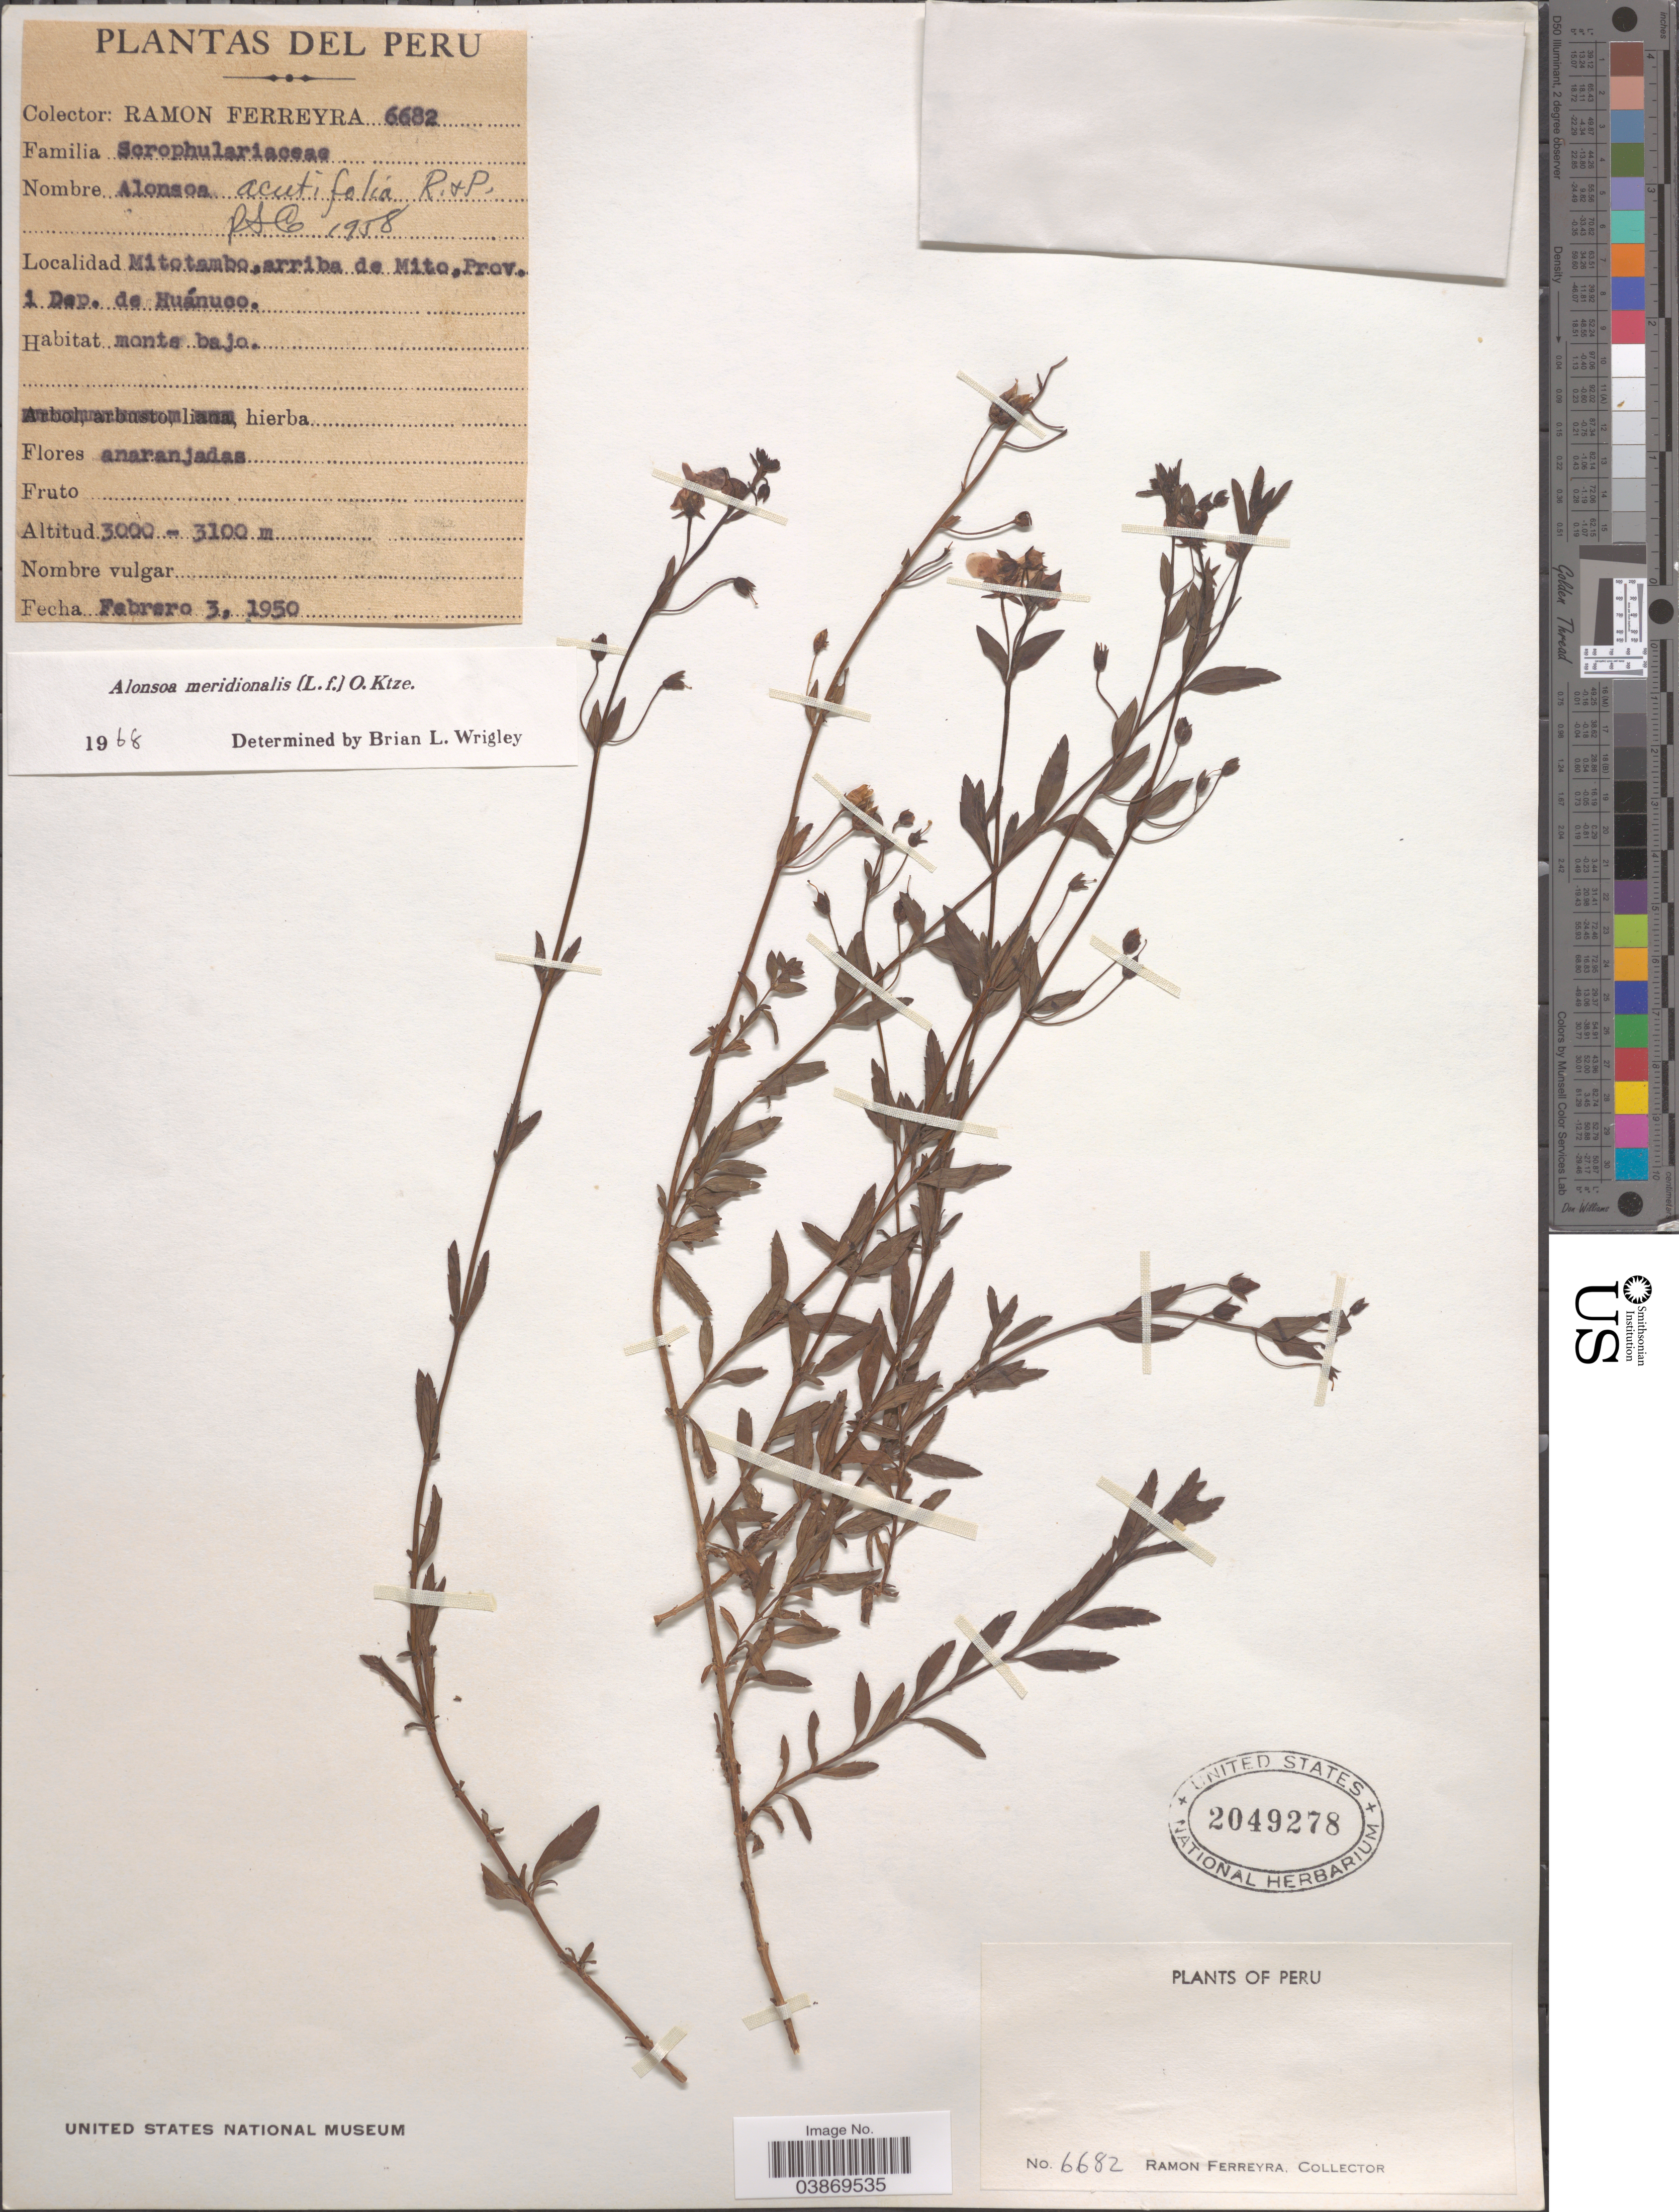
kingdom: Plantae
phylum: Tracheophyta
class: Magnoliopsida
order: Lamiales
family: Scrophulariaceae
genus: Alonsoa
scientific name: Alonsoa meridionalis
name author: (L. f.) Kuntze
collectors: R. A. Ferreyra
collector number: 6682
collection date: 1950-02-03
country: Peru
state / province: Huánuco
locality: Mitotambo, arriba de Mito, Prov. i Dep. de Huánuco.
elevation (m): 3000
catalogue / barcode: US 2049278